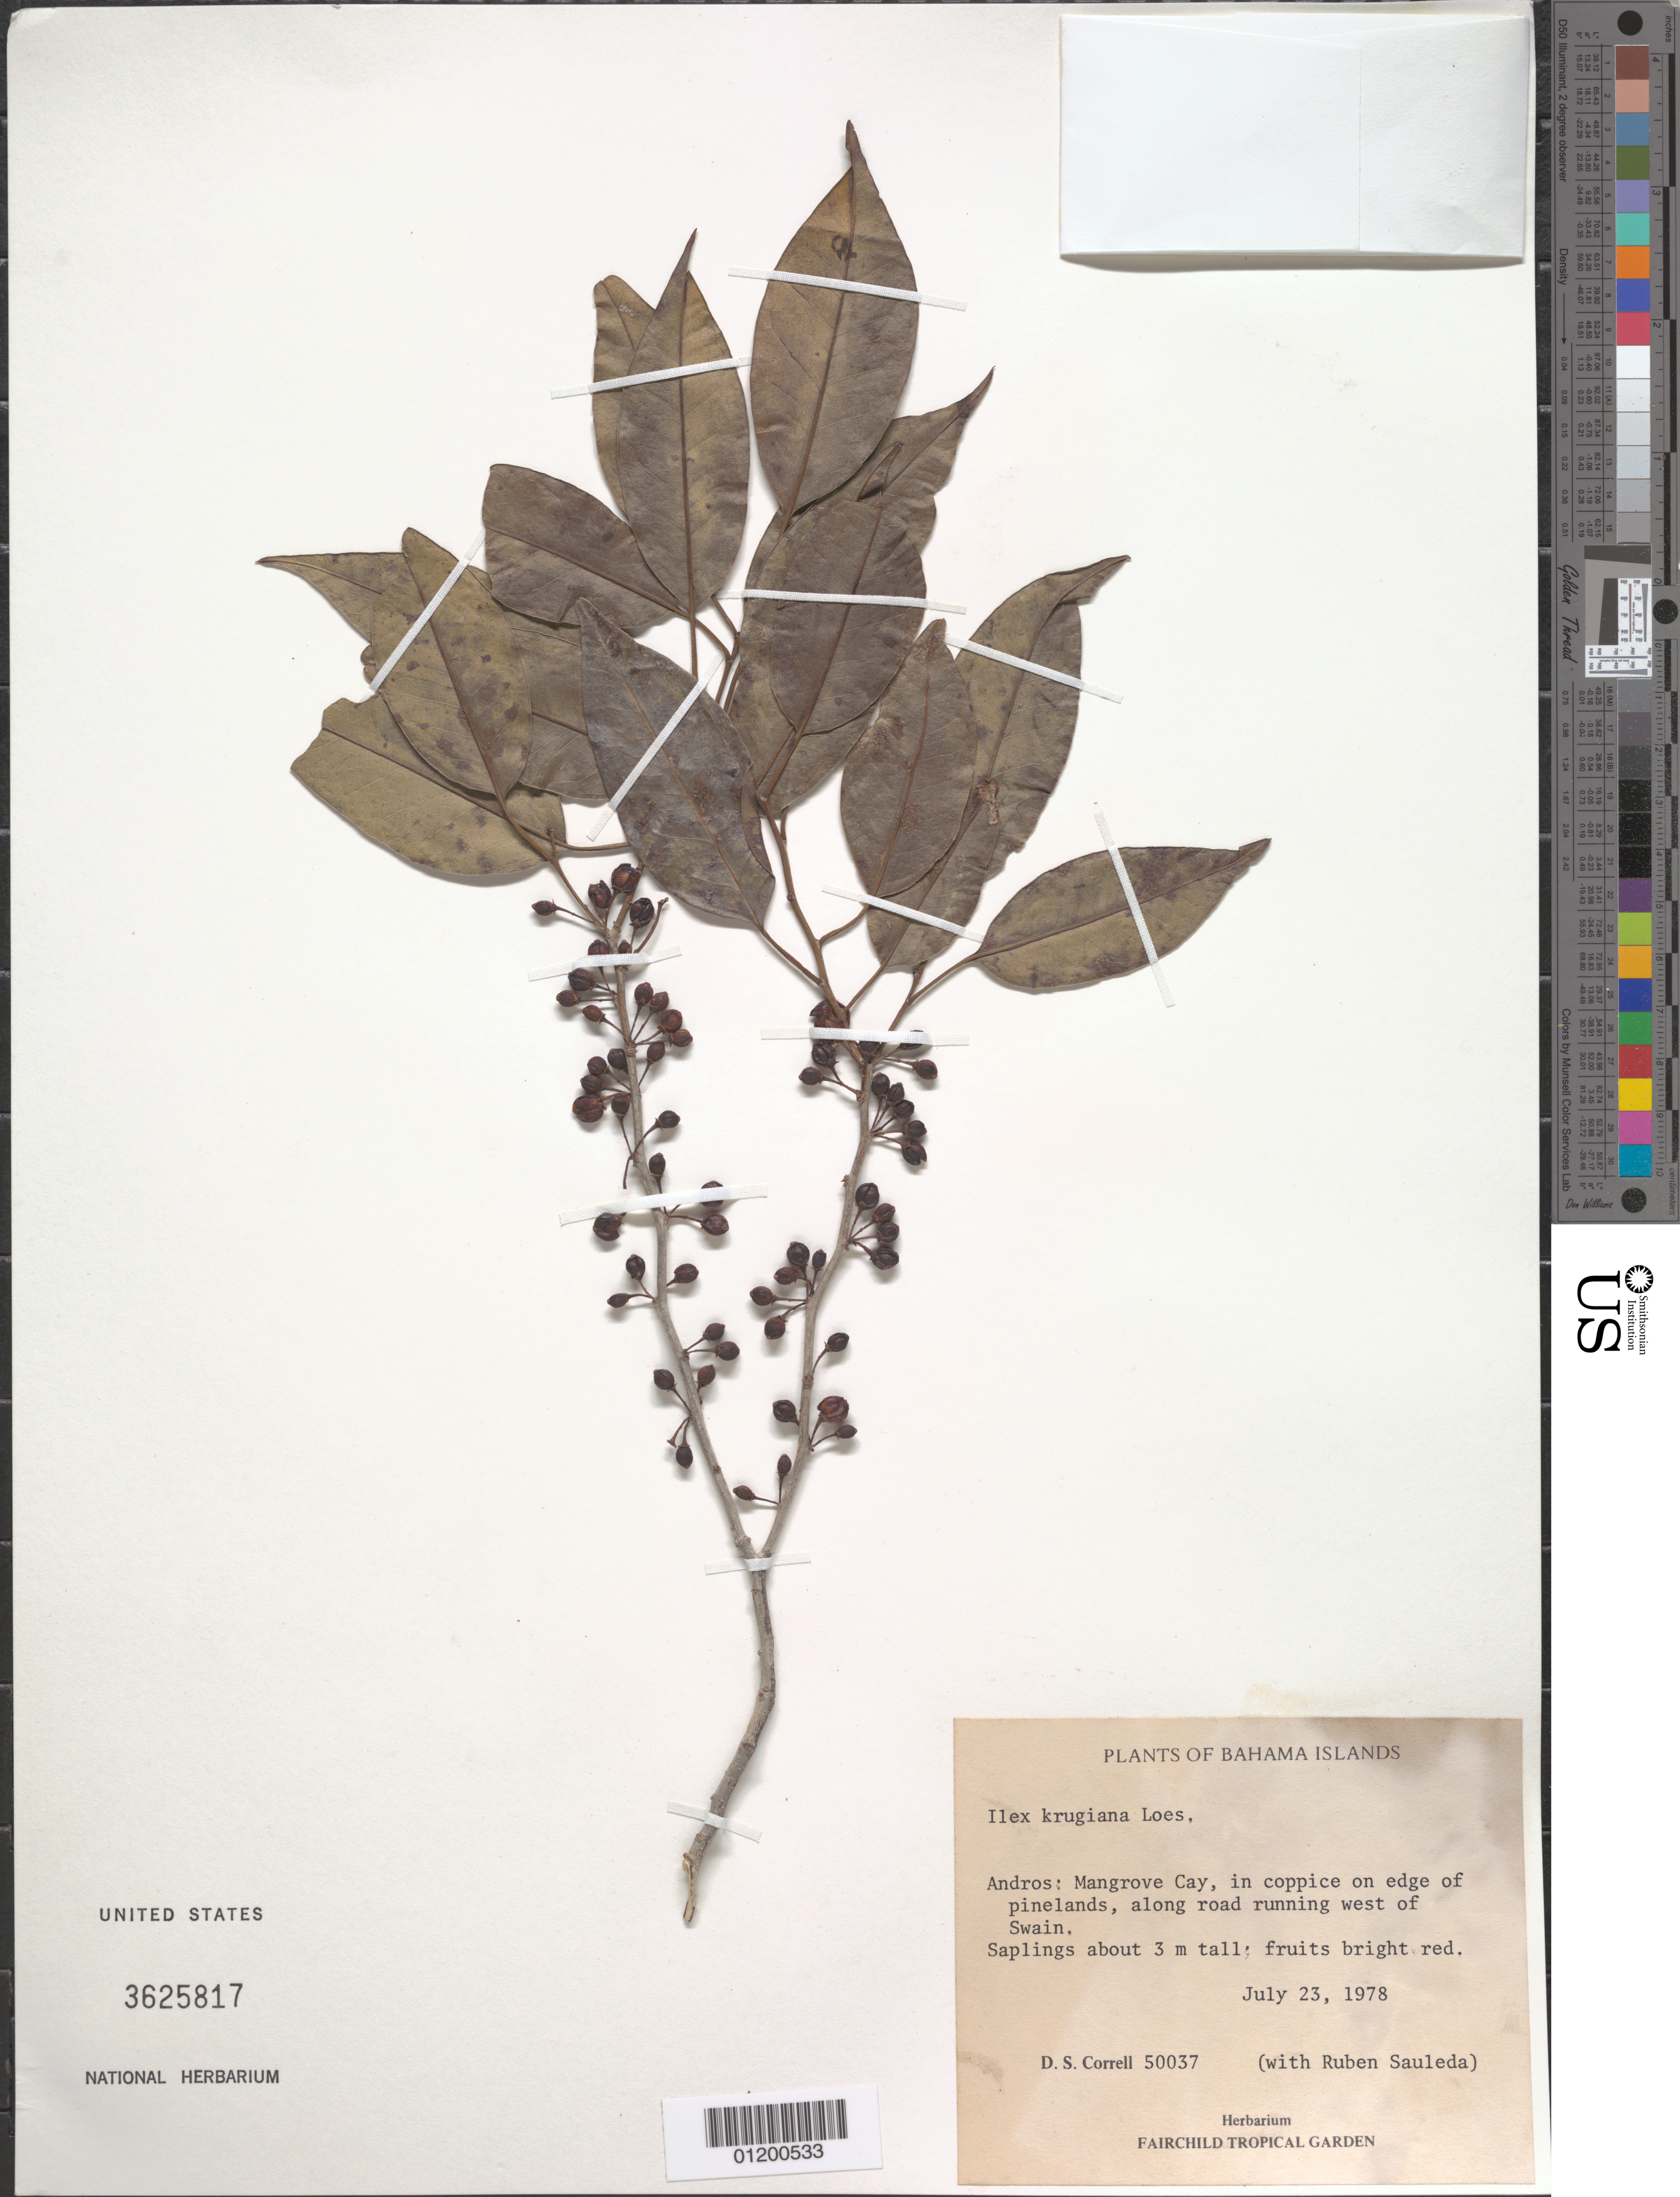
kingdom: Plantae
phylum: Tracheophyta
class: Magnoliopsida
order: Aquifoliales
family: Aquifoliaceae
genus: Ilex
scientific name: Ilex krugiana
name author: Loes.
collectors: D. S. Correll & R. Sauleda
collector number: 50037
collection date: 1978-07-23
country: Bahamas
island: Andros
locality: Mangrove Cay, in coppice on edge of pinelands, along road running W of Swain.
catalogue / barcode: US 3625817